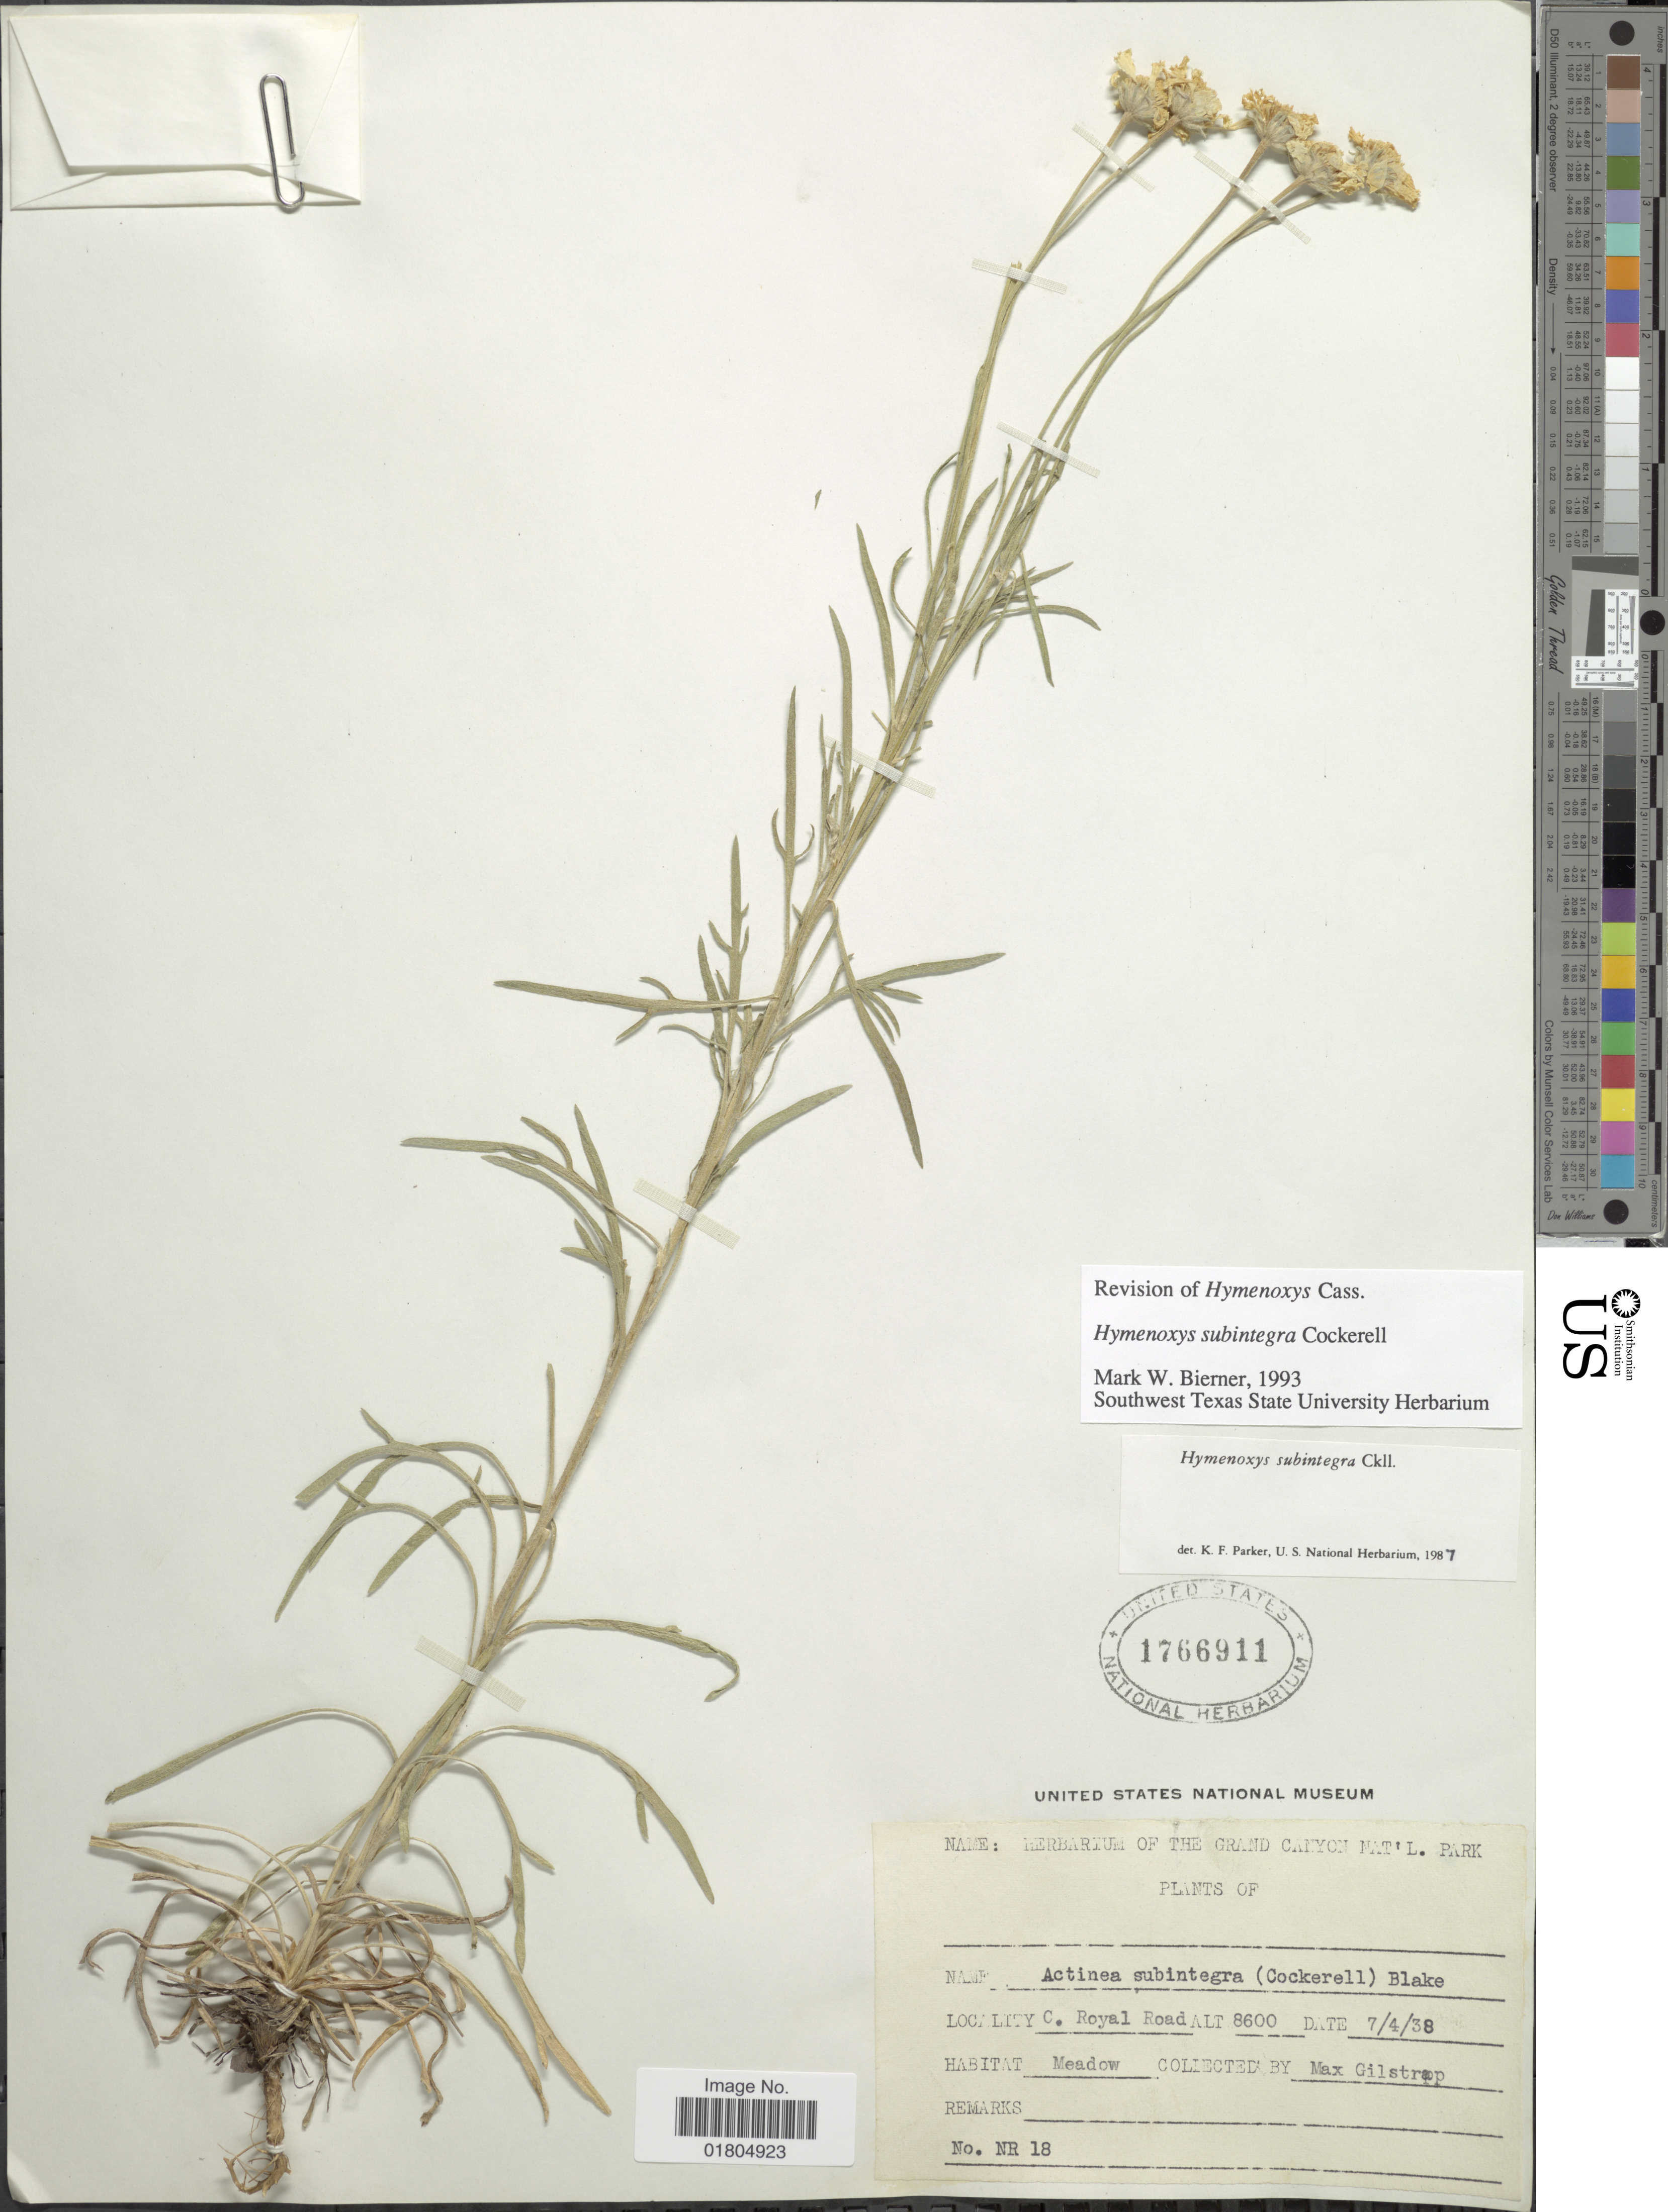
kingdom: Plantae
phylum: Tracheophyta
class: Magnoliopsida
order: Asterales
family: Asteraceae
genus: Hymenoxys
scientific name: Hymenoxys subintegra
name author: Cockerell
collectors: M. Gilstrap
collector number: NR 18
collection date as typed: Transcribed d/m/y: 4/7/38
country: United States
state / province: Arizona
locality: C. Royal Road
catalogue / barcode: US 1766911